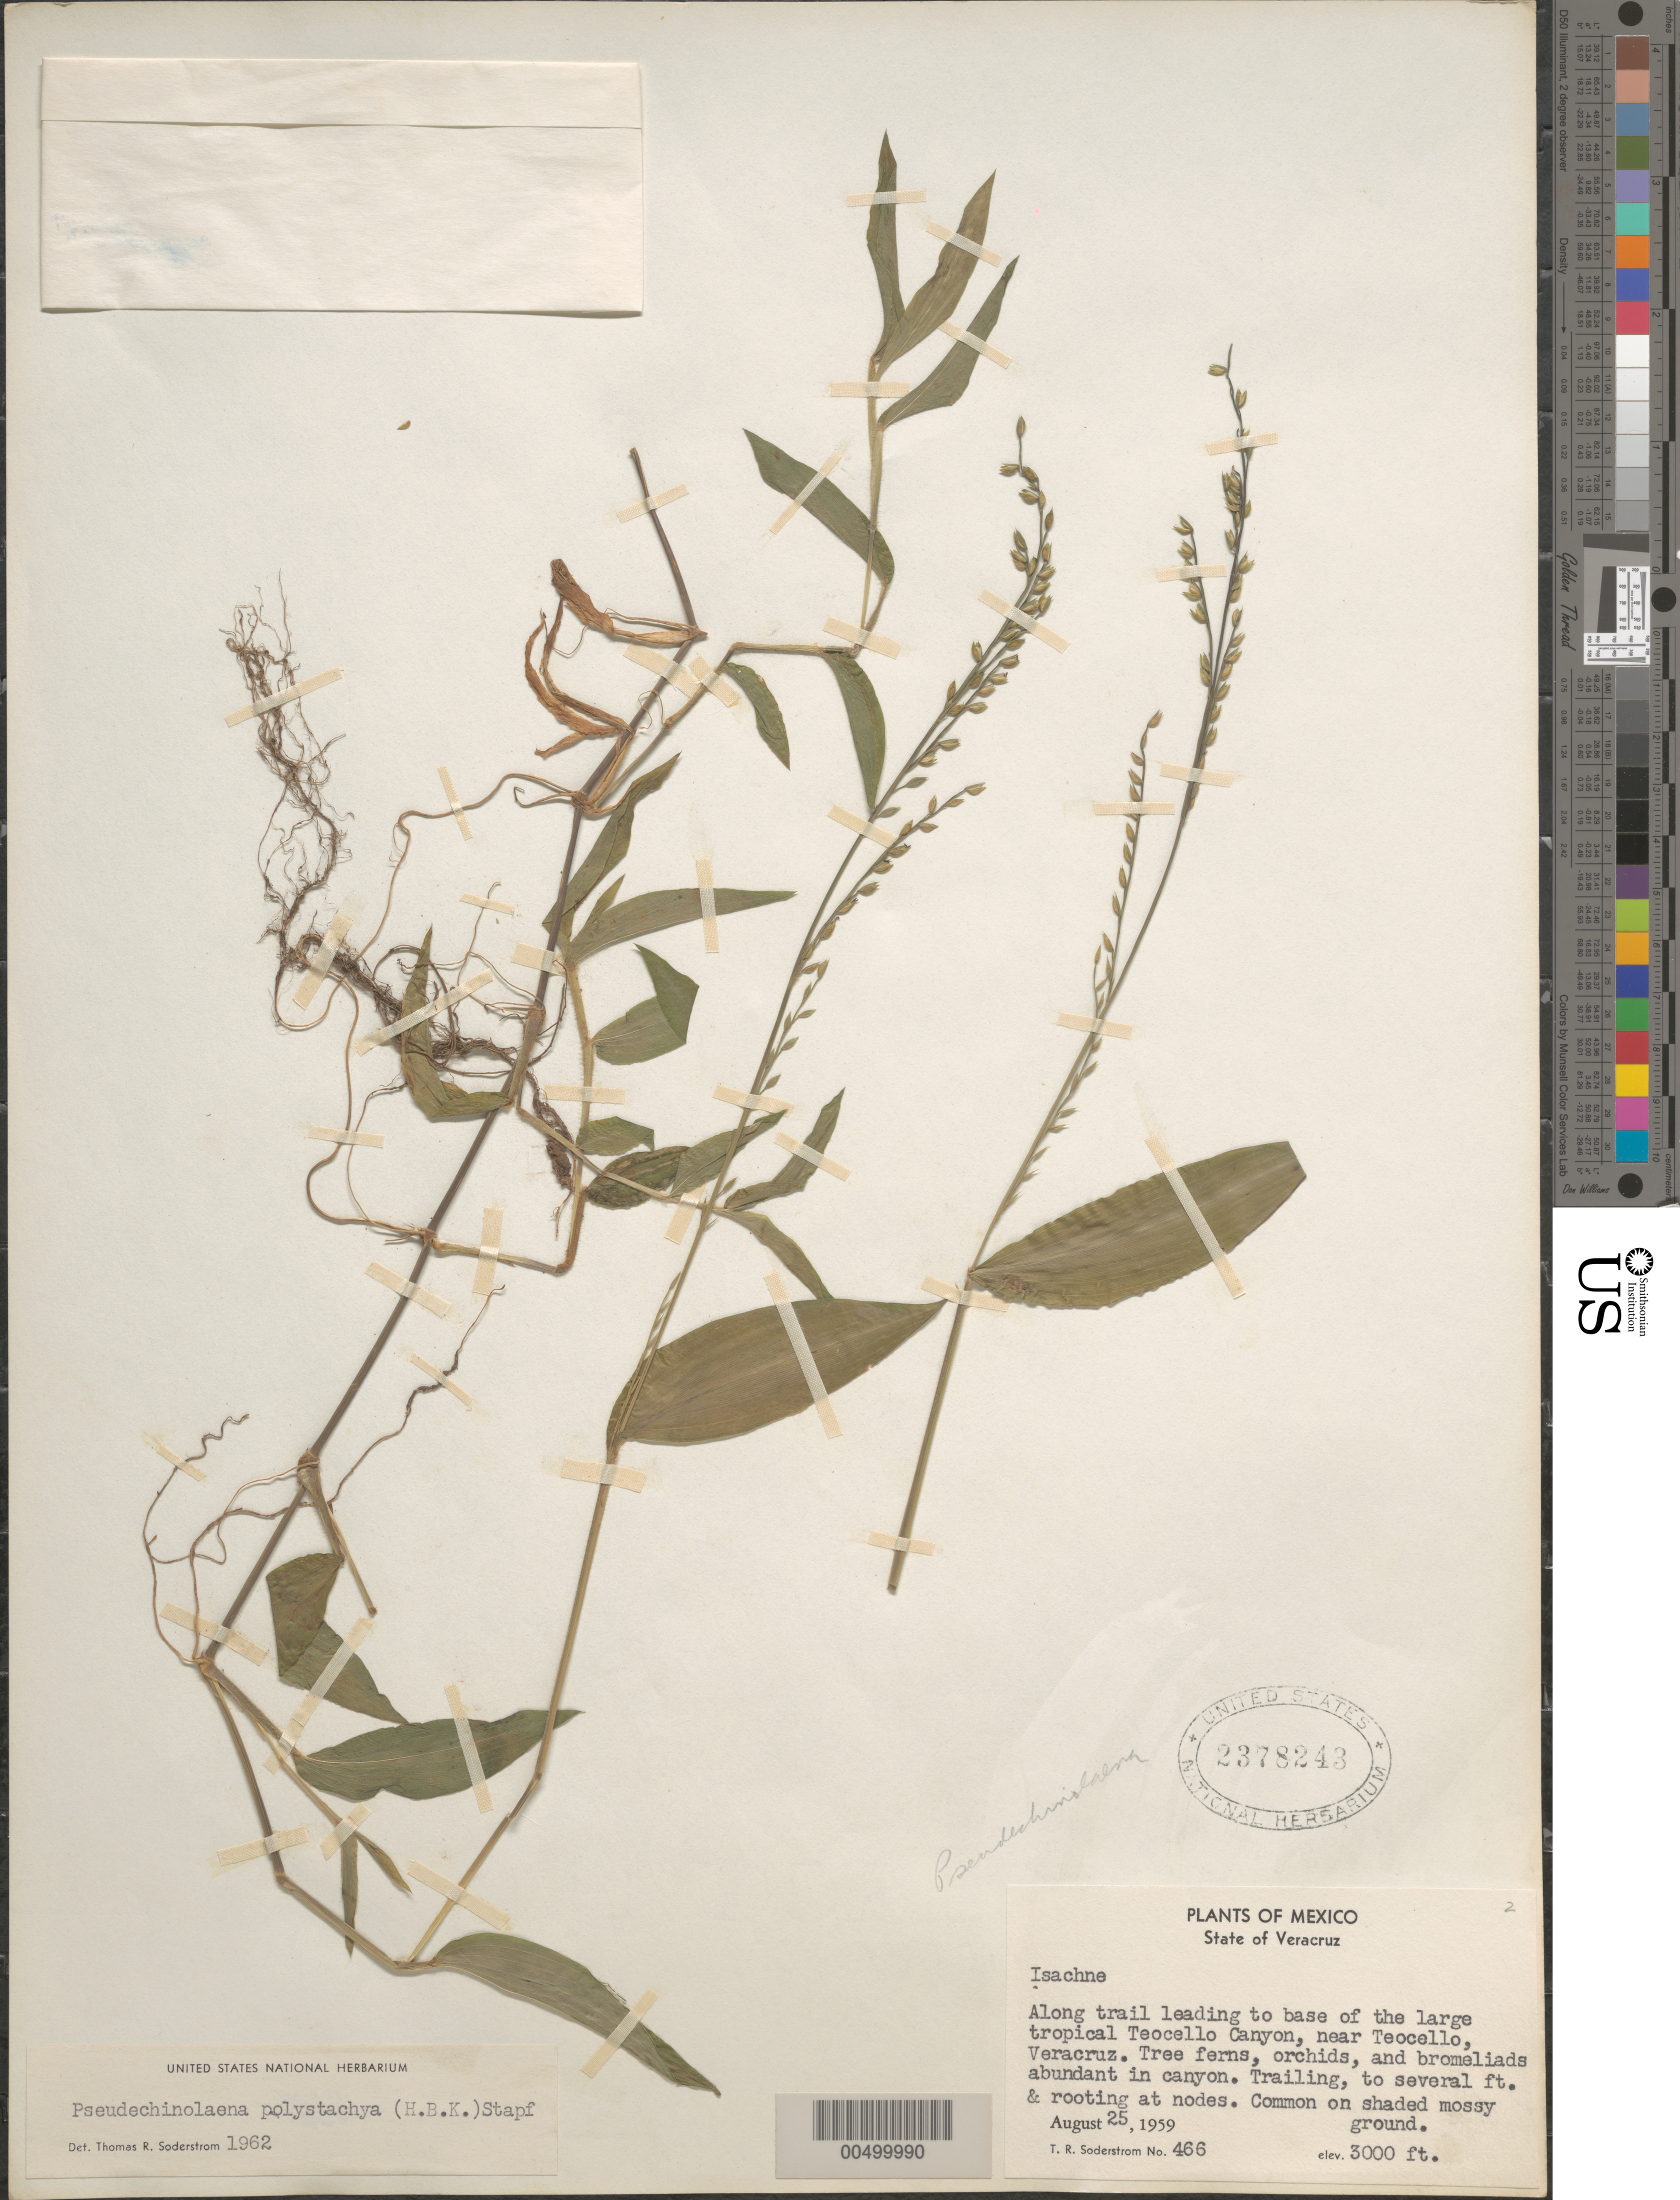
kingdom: Plantae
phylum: Tracheophyta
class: Liliopsida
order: Poales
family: Poaceae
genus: Pseudechinolaena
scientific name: Pseudechinolaena polystachya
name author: (Kunth) Stapf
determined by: Soderstrom, T. R.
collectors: T. R. Soderstrom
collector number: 466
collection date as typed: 25 Aug 1959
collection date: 1959-08-25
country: Mexico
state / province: Veracruz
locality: Trail leading to base of Teocello Canyon, near Teocello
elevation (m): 914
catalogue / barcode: US 2378243